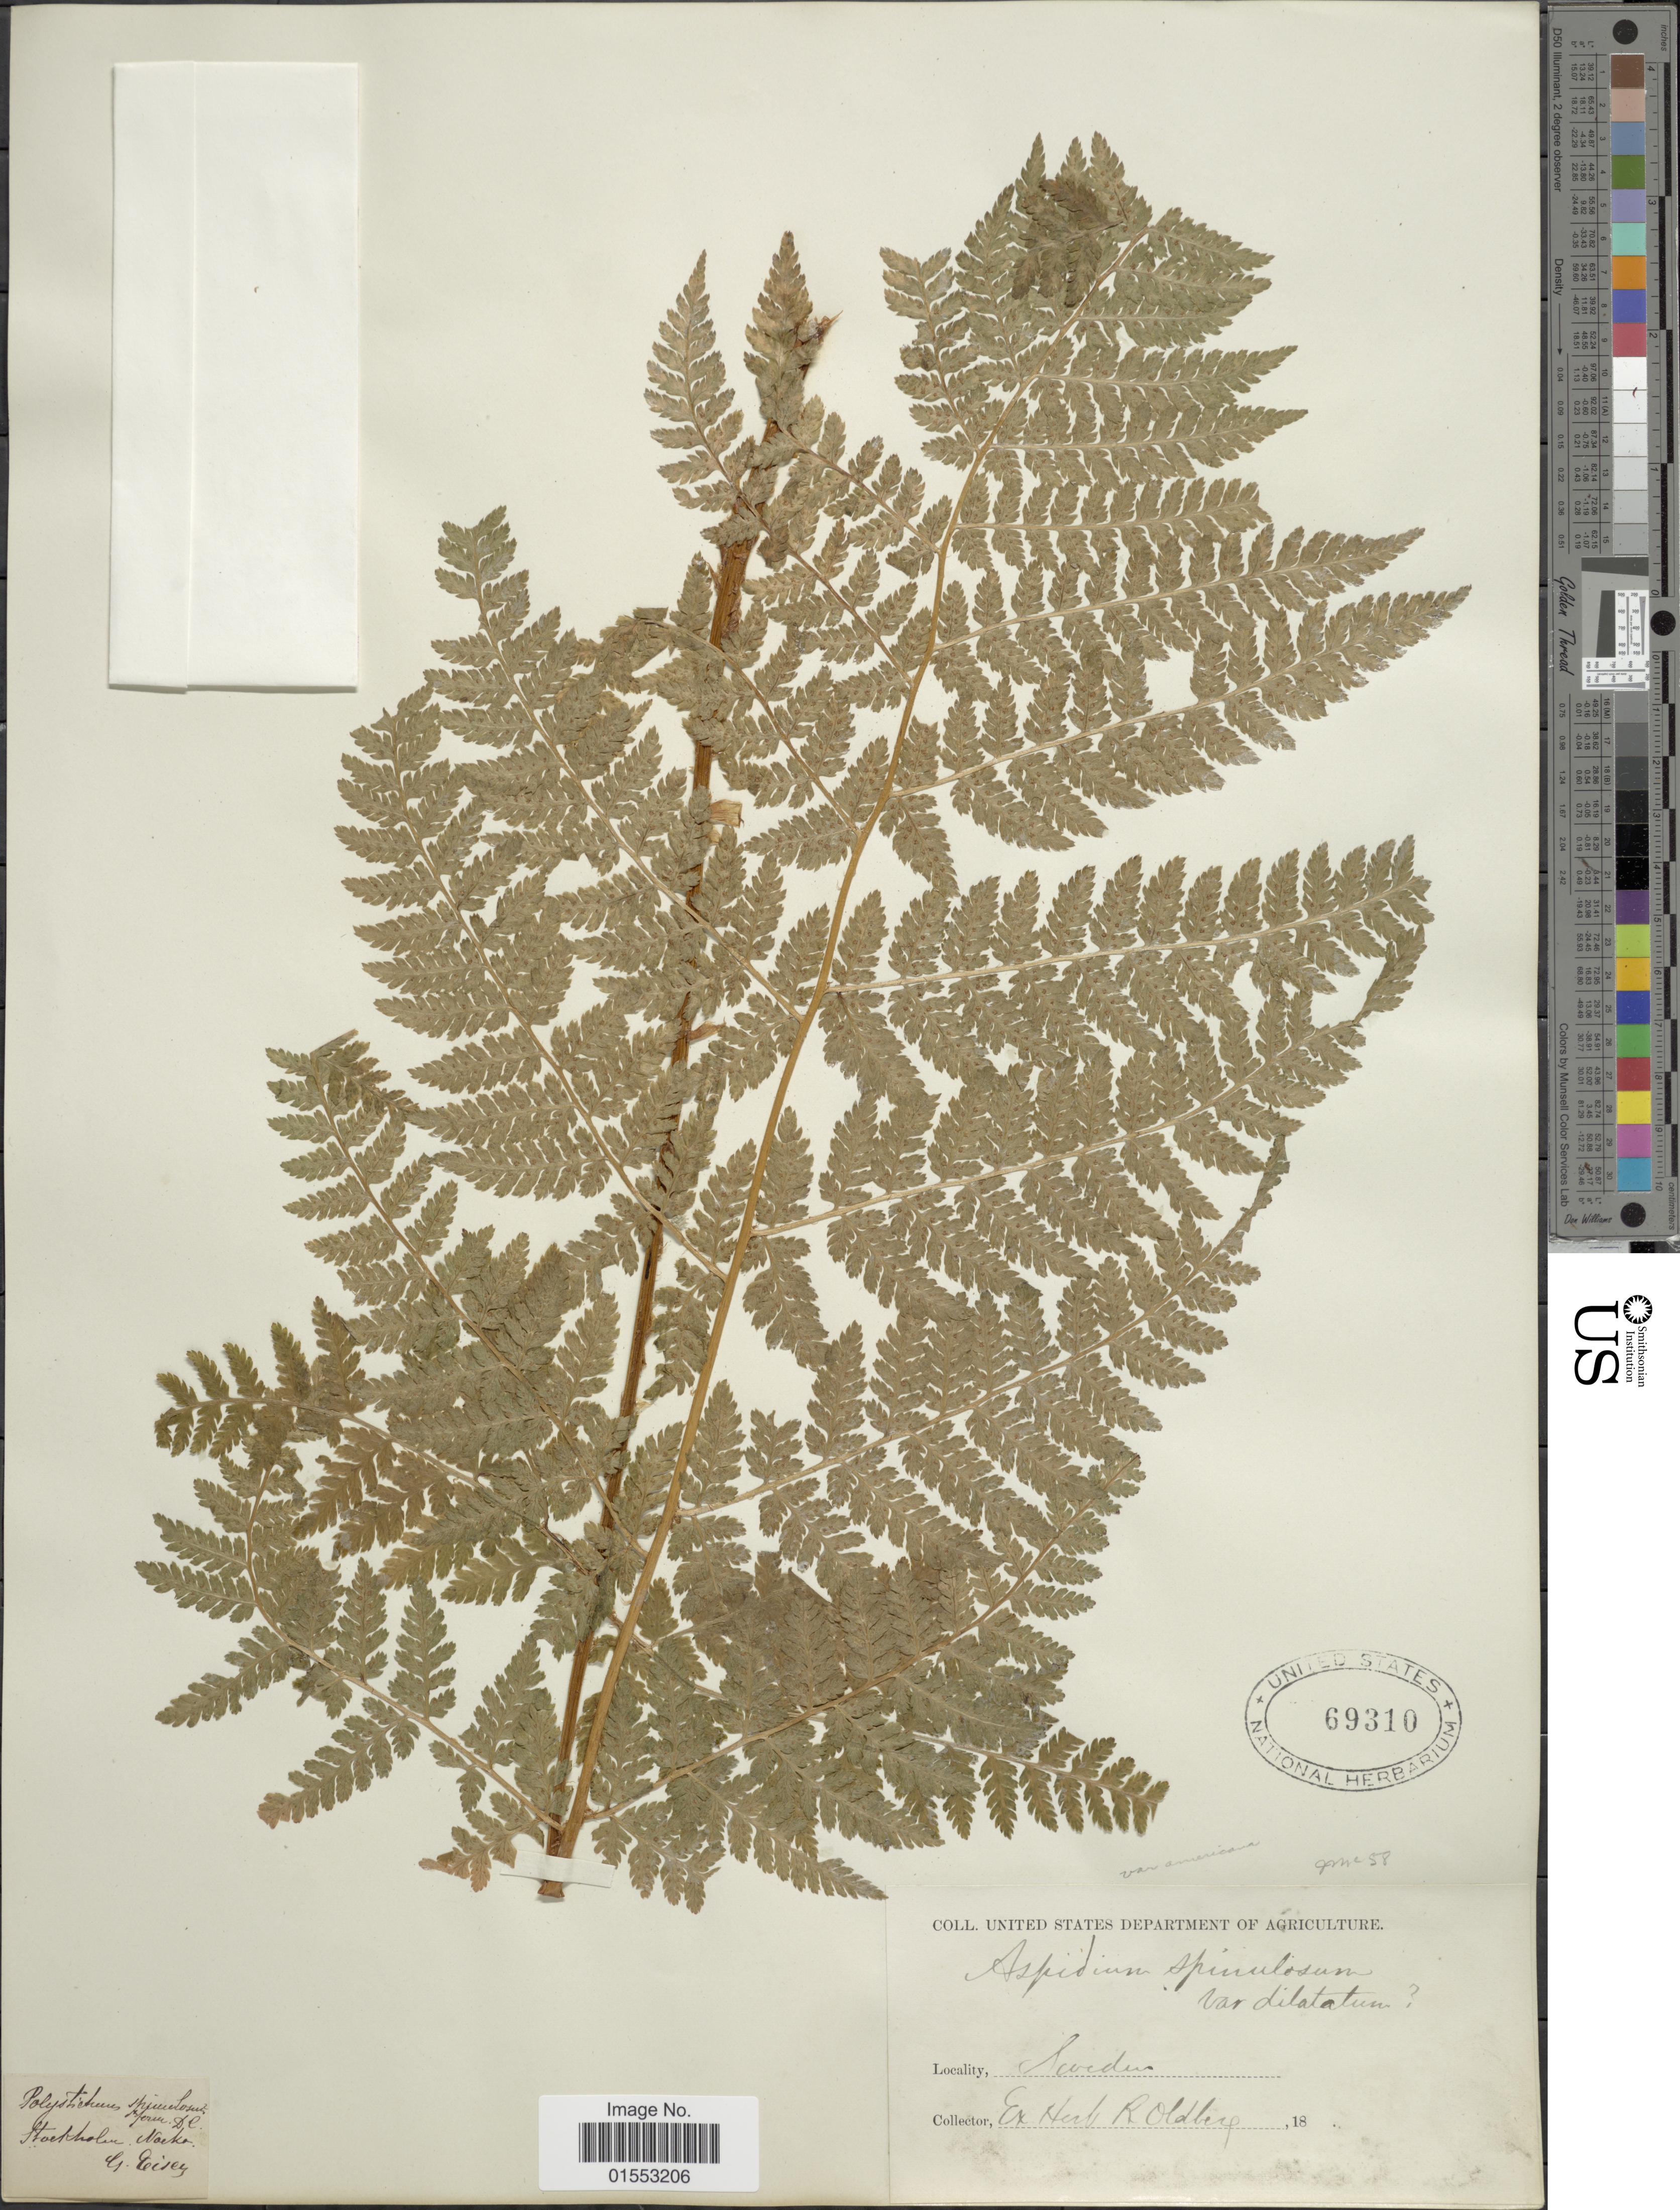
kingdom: Plantae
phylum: Tracheophyta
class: Polypodiopsida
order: Polypodiales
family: Dryopteridaceae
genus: Dryopteris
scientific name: Dryopteris dilatata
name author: (Hoffm.) A. Gray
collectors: ex herb. R. Oldberg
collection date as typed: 18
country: Sweden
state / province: Stockholm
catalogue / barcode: US 69310